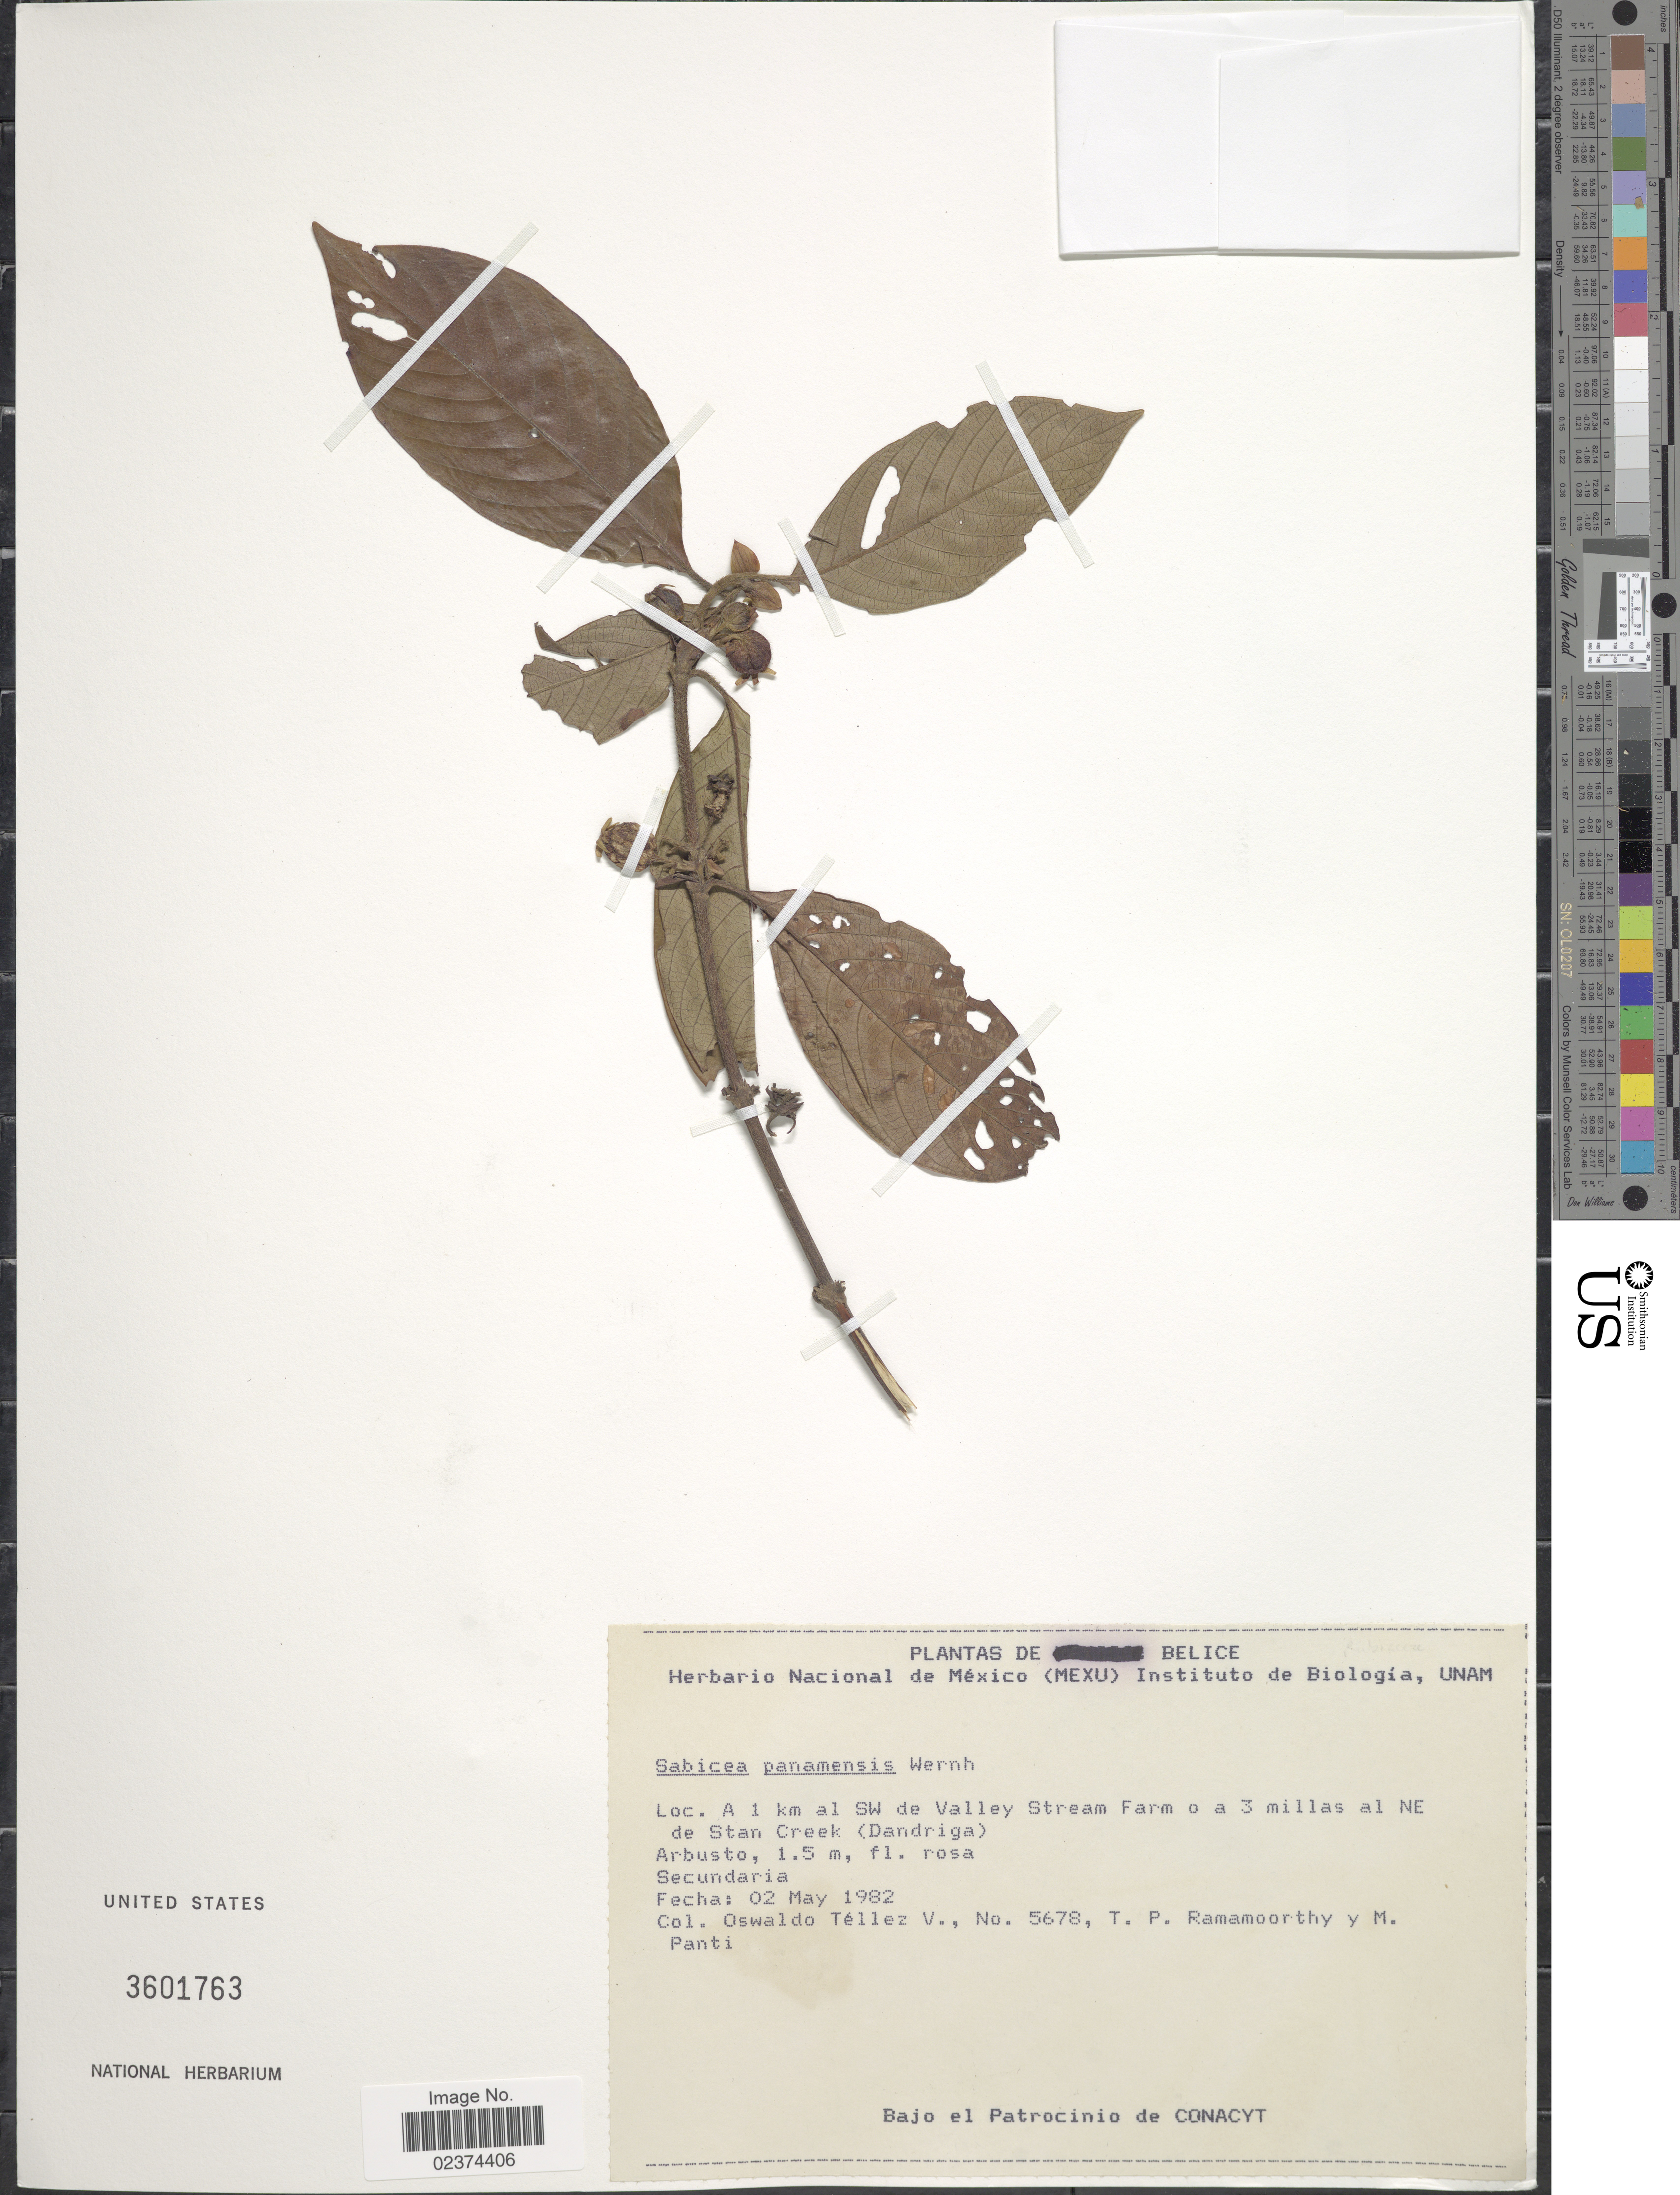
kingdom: Plantae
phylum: Tracheophyta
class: Magnoliopsida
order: Gentianales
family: Rubiaceae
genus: Sabicea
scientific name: Sabicea panamensis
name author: Wernham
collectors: O. Téllez V., T. P. Ramamoorthy & M. Panti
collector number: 5678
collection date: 1982-05-02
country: Belize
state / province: Stann Creek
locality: A 1 km al SW de Valley Stream Farm o a 3 millas al NE de Stan Creek (Dandriga)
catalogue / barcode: US 3601763